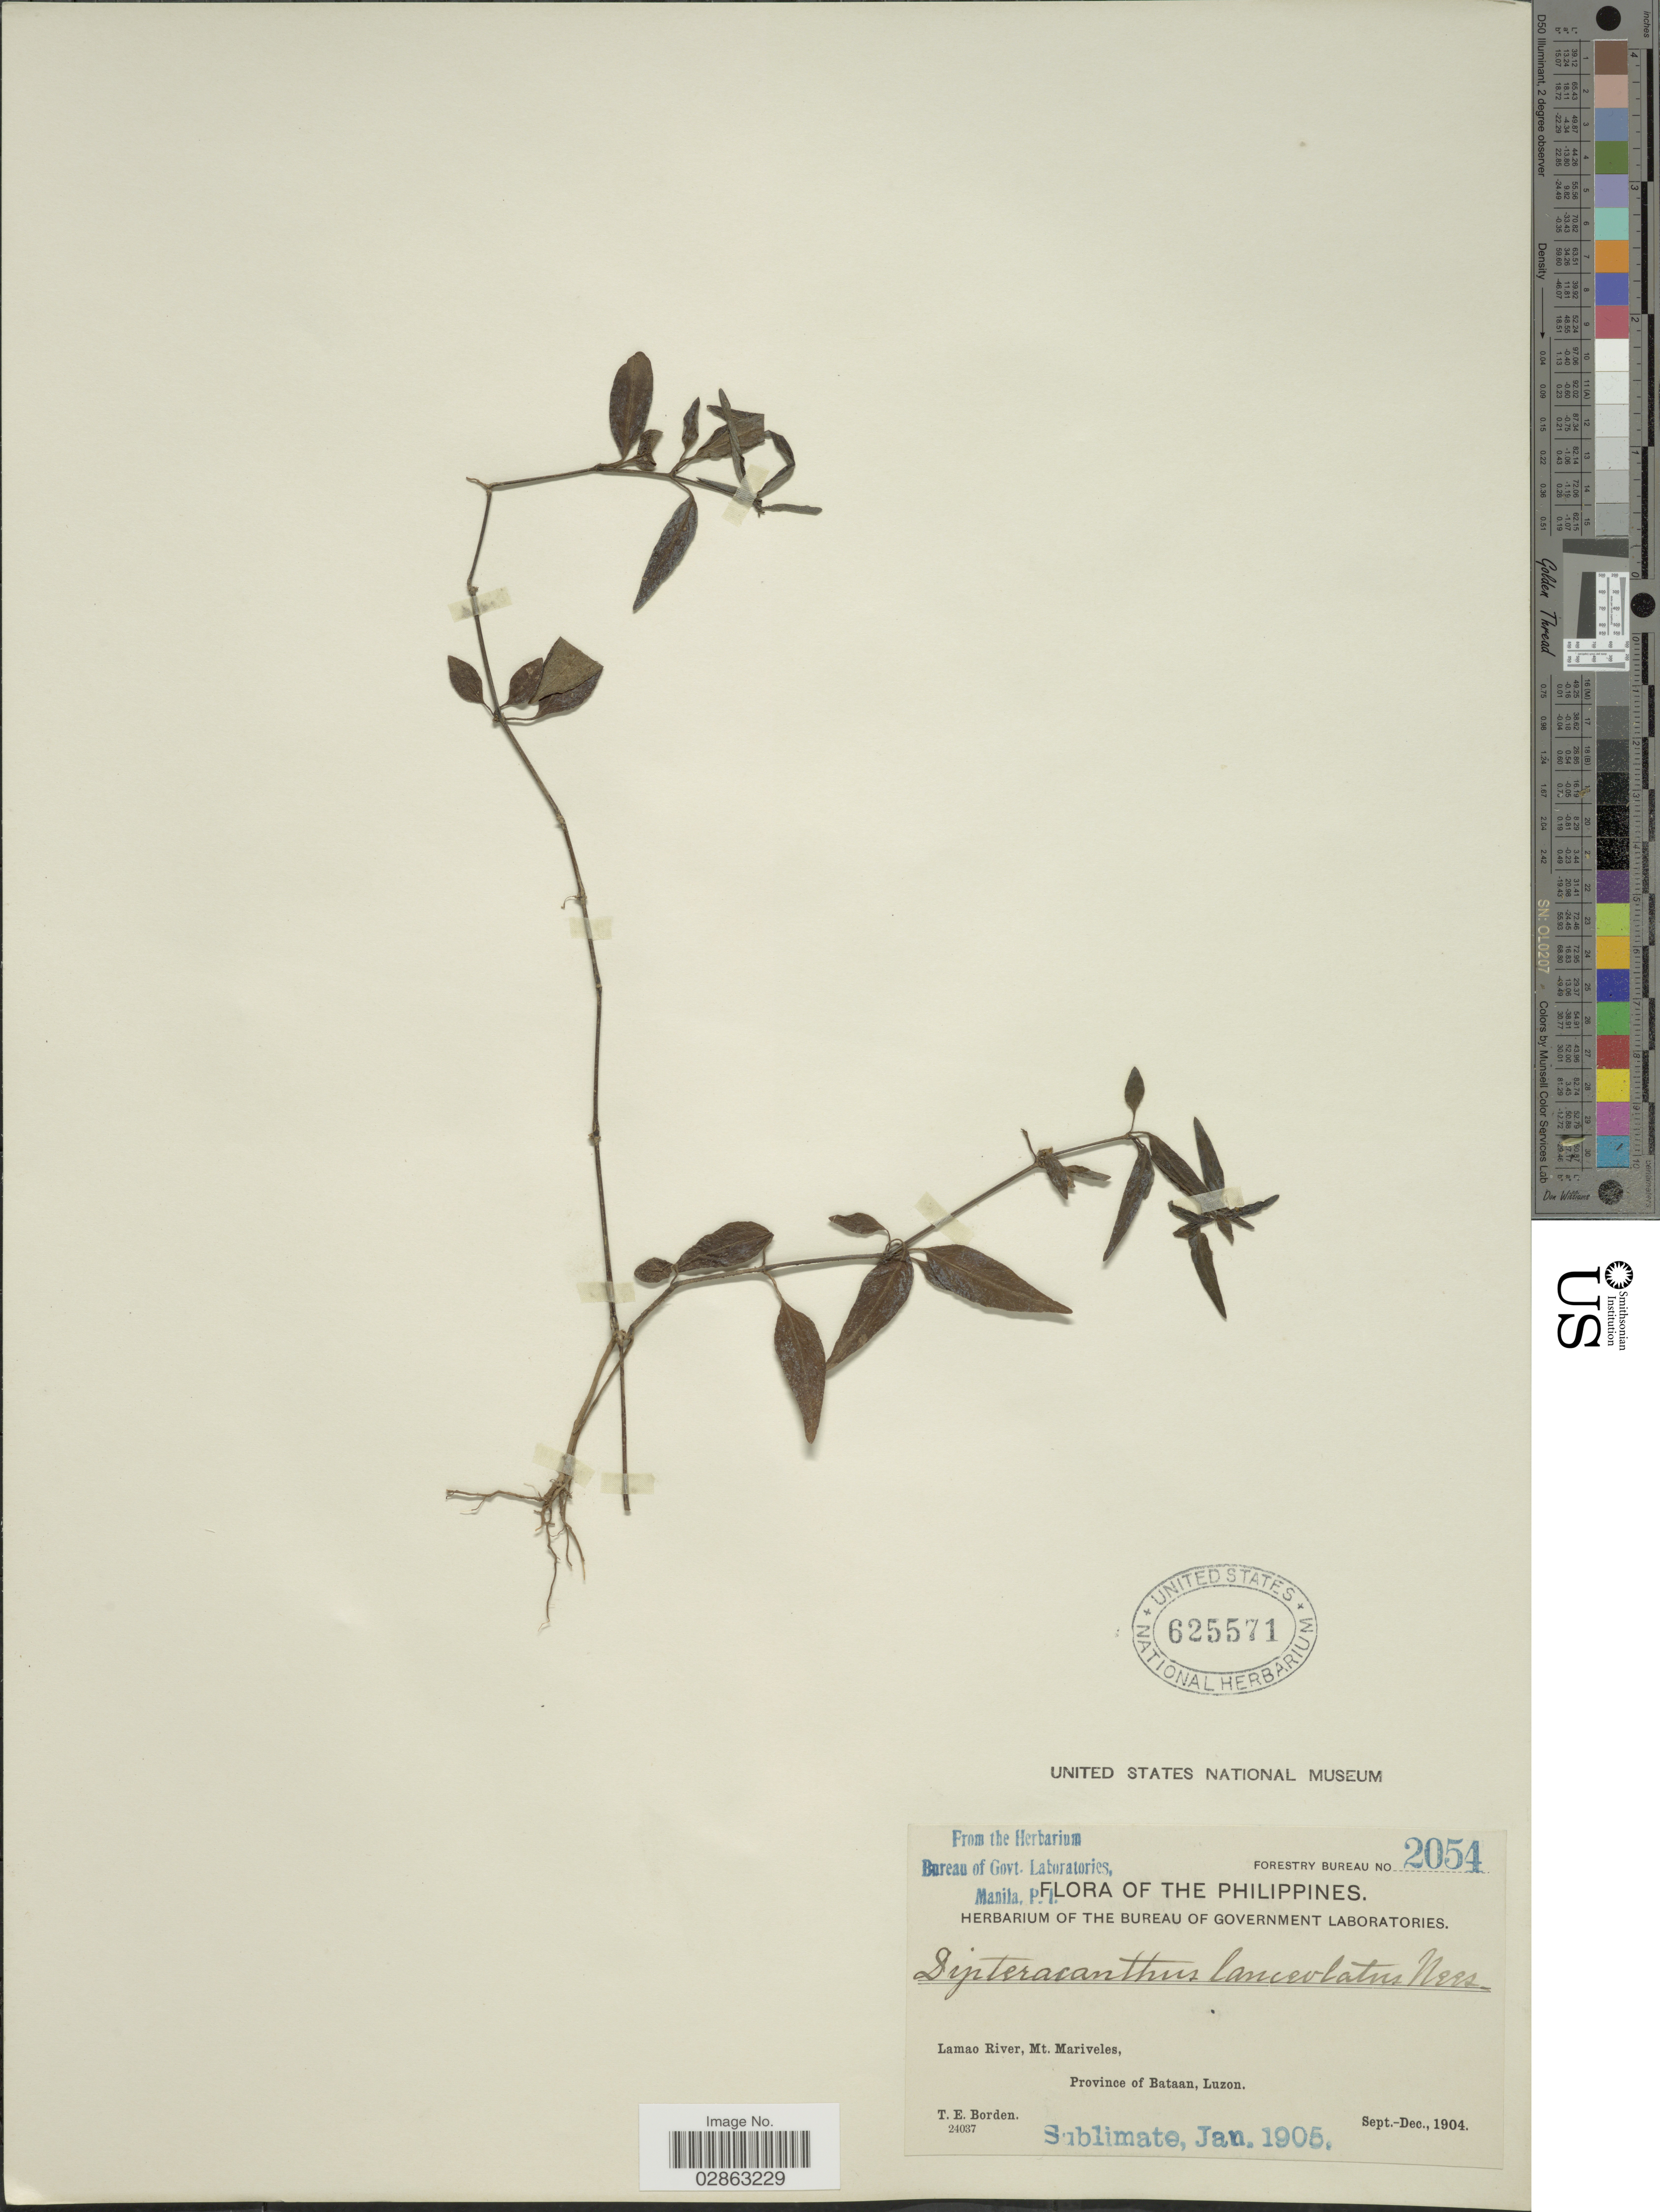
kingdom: Plantae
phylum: Tracheophyta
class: Magnoliopsida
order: Lamiales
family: Acanthaceae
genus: Ruellia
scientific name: Ruellia repens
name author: L.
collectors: T. E. Borden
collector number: Forestry Bureau 2054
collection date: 1904-09/1904-12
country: Philippines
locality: Lamao River, Mt. Mariveles, Province of Bataan, Luzon.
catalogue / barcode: US 625571